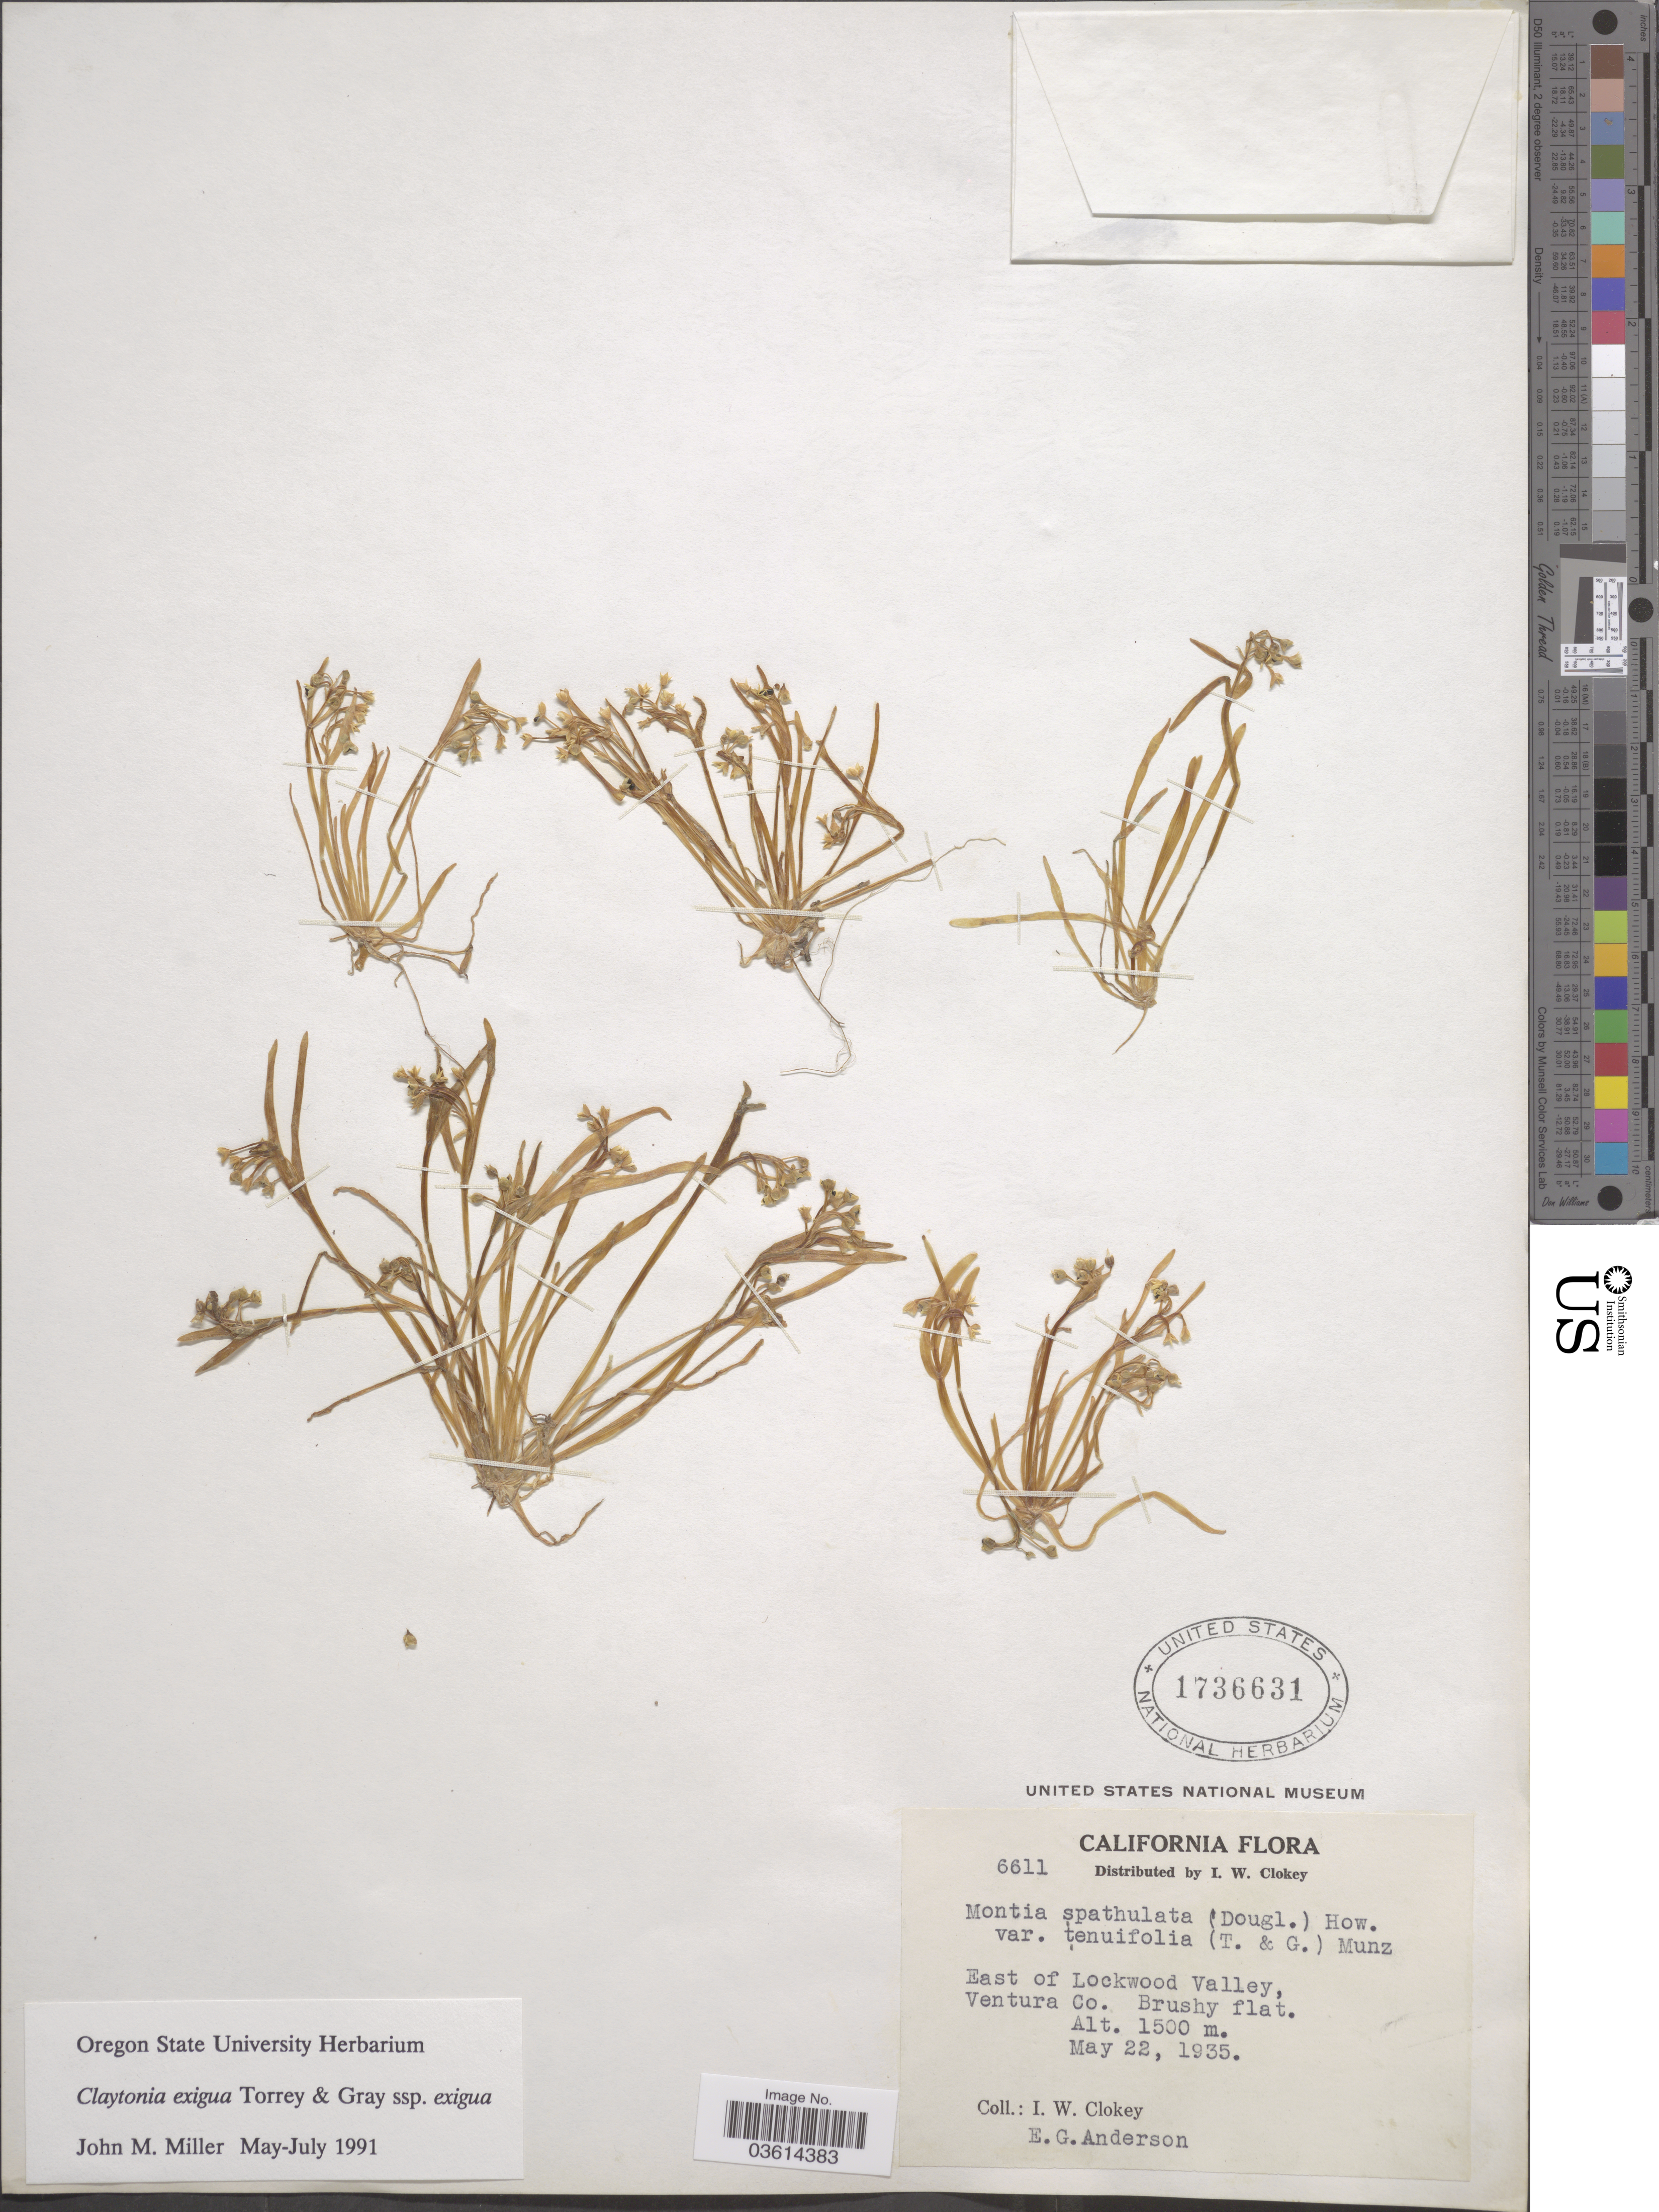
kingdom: Plantae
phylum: Tracheophyta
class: Magnoliopsida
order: Caryophyllales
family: Montiaceae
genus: Claytonia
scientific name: Claytonia exigua subsp. exigua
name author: (Douglas) Torr. & A. Gray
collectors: I. W. Clokey & E. G. Anderson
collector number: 6611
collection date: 1935-05-22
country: United States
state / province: California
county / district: Ventura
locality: East of Lockwood Valley, Ventura Co.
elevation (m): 1500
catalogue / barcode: US 1736631